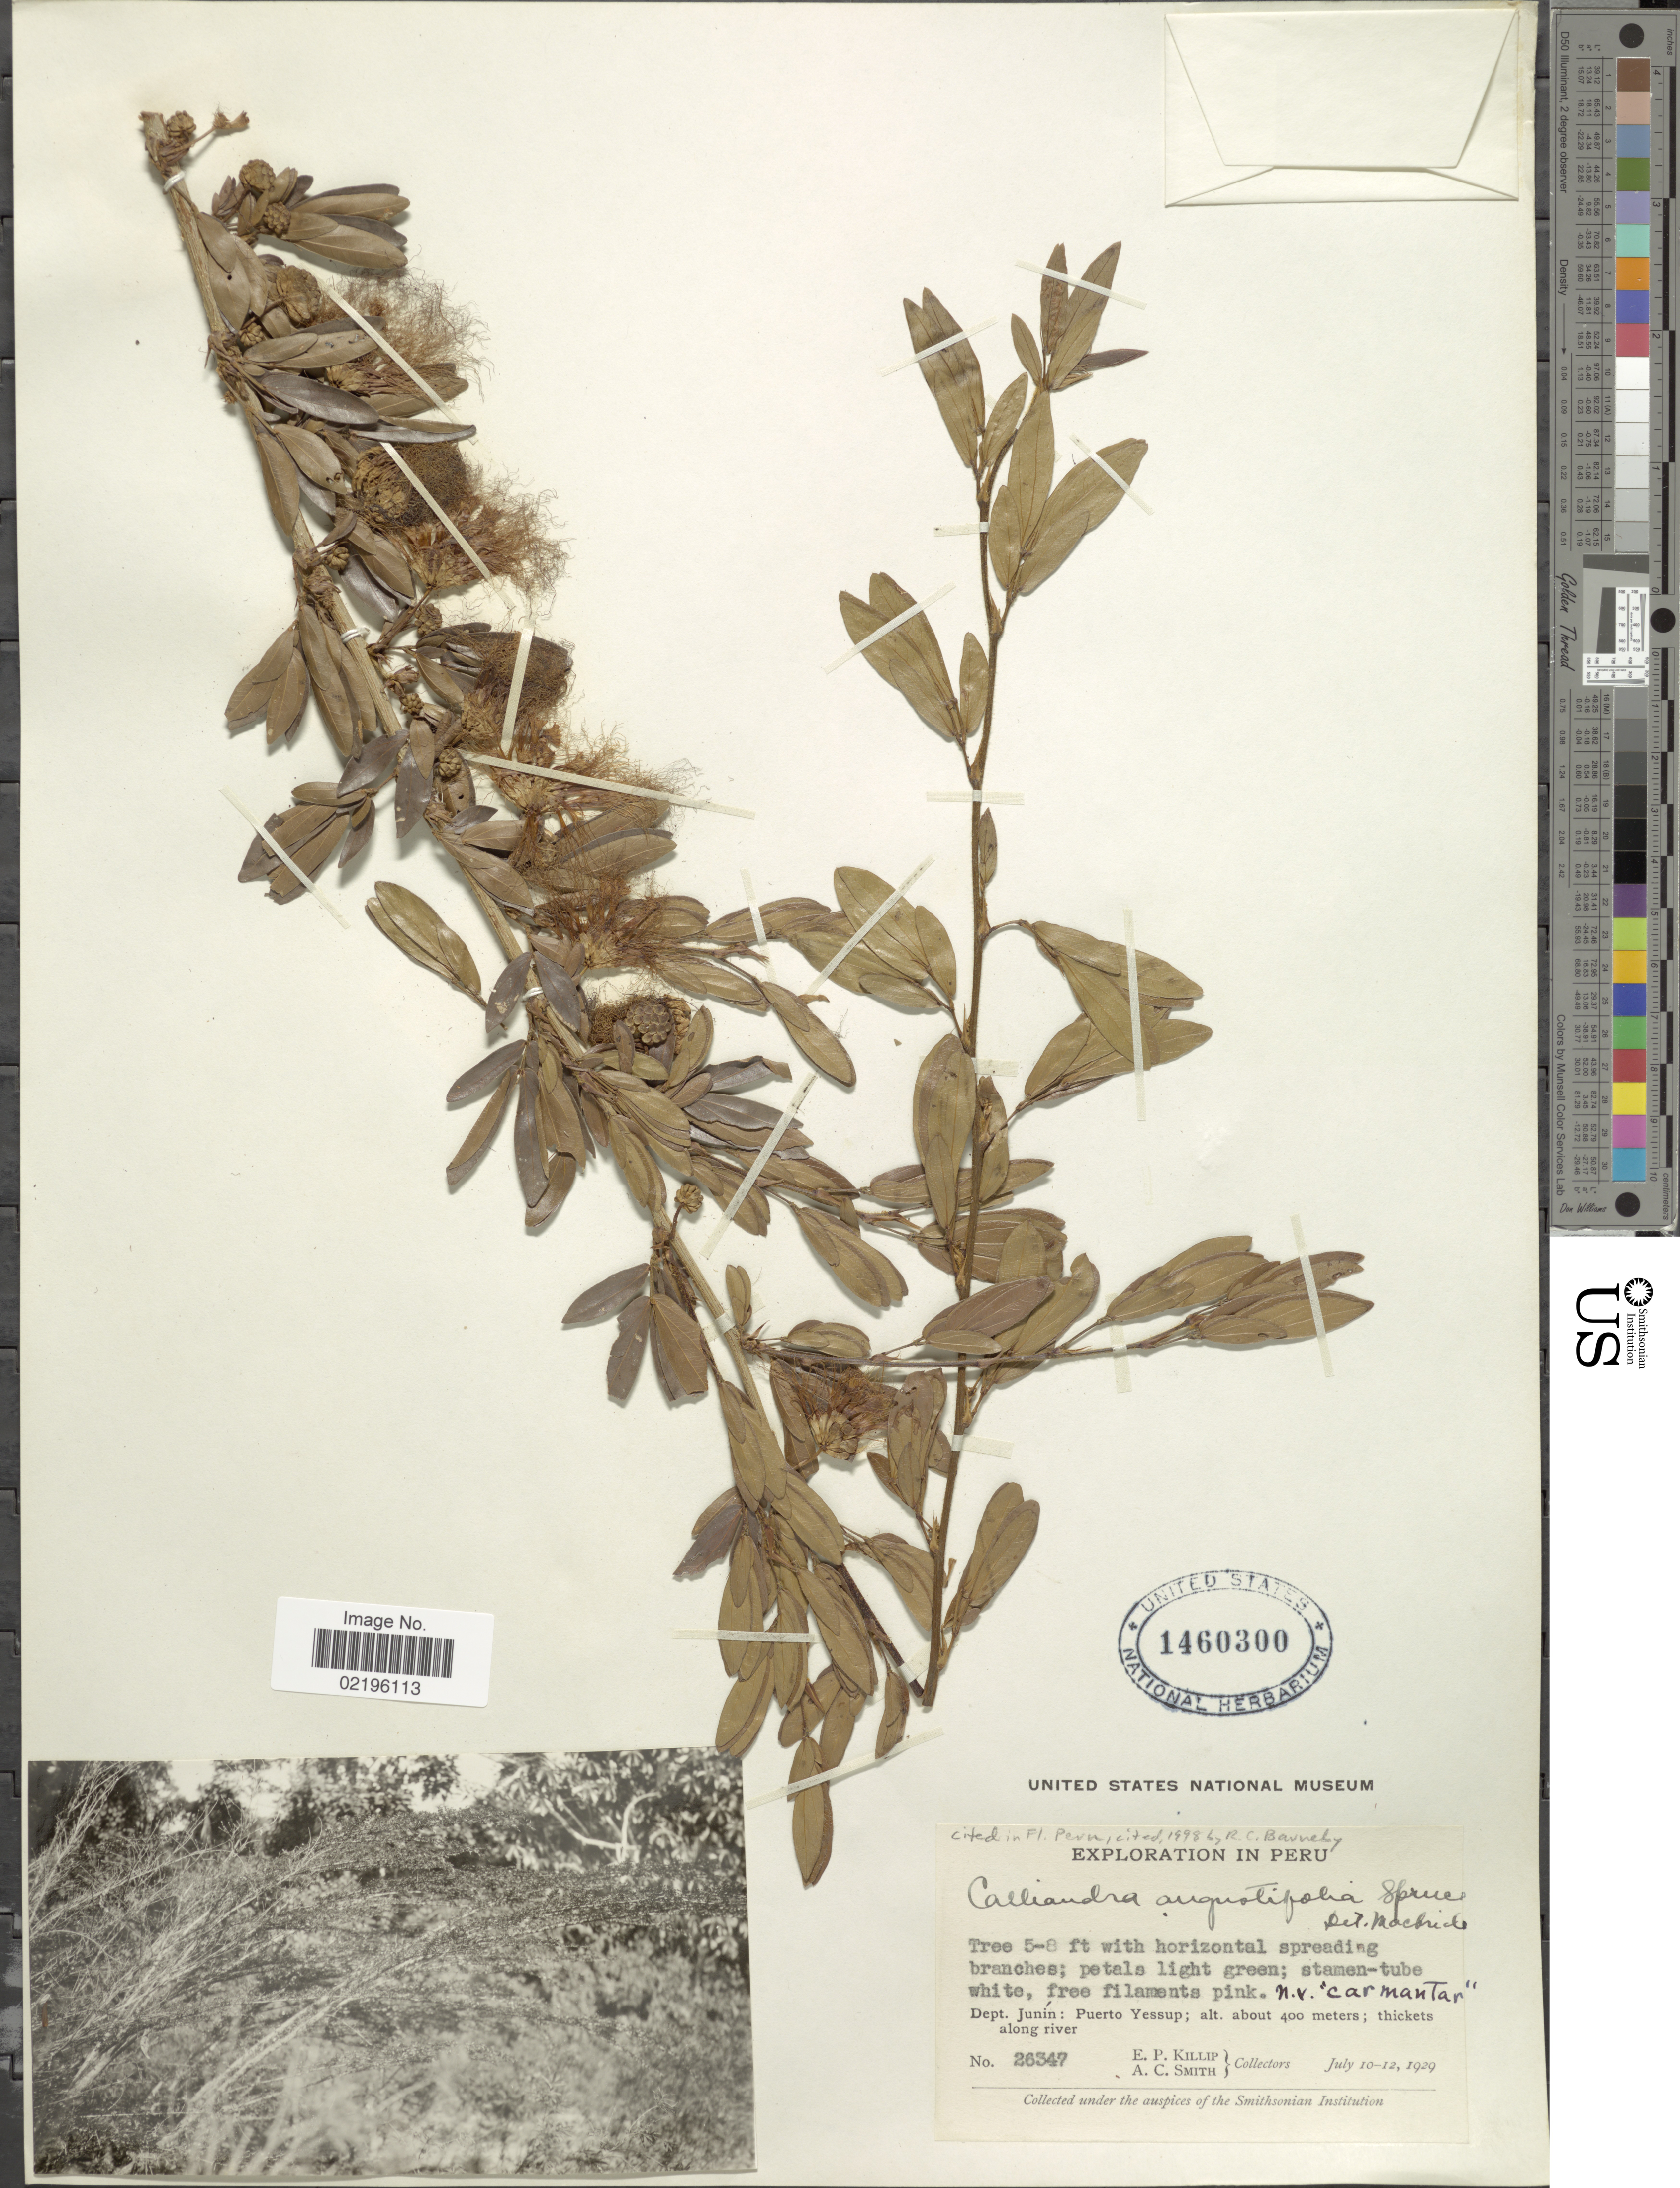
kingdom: Plantae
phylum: Tracheophyta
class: Magnoliopsida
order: Fabales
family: Fabaceae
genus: Calliandra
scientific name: Calliandra angustifolia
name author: Spruce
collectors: E. P. Killip & A. C. Smith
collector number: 26347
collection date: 1929-07-10/1929-07-12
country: Peru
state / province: Junín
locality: Dept. Junin: Puerto Yessup; thickets along river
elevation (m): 400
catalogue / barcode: US 1460300